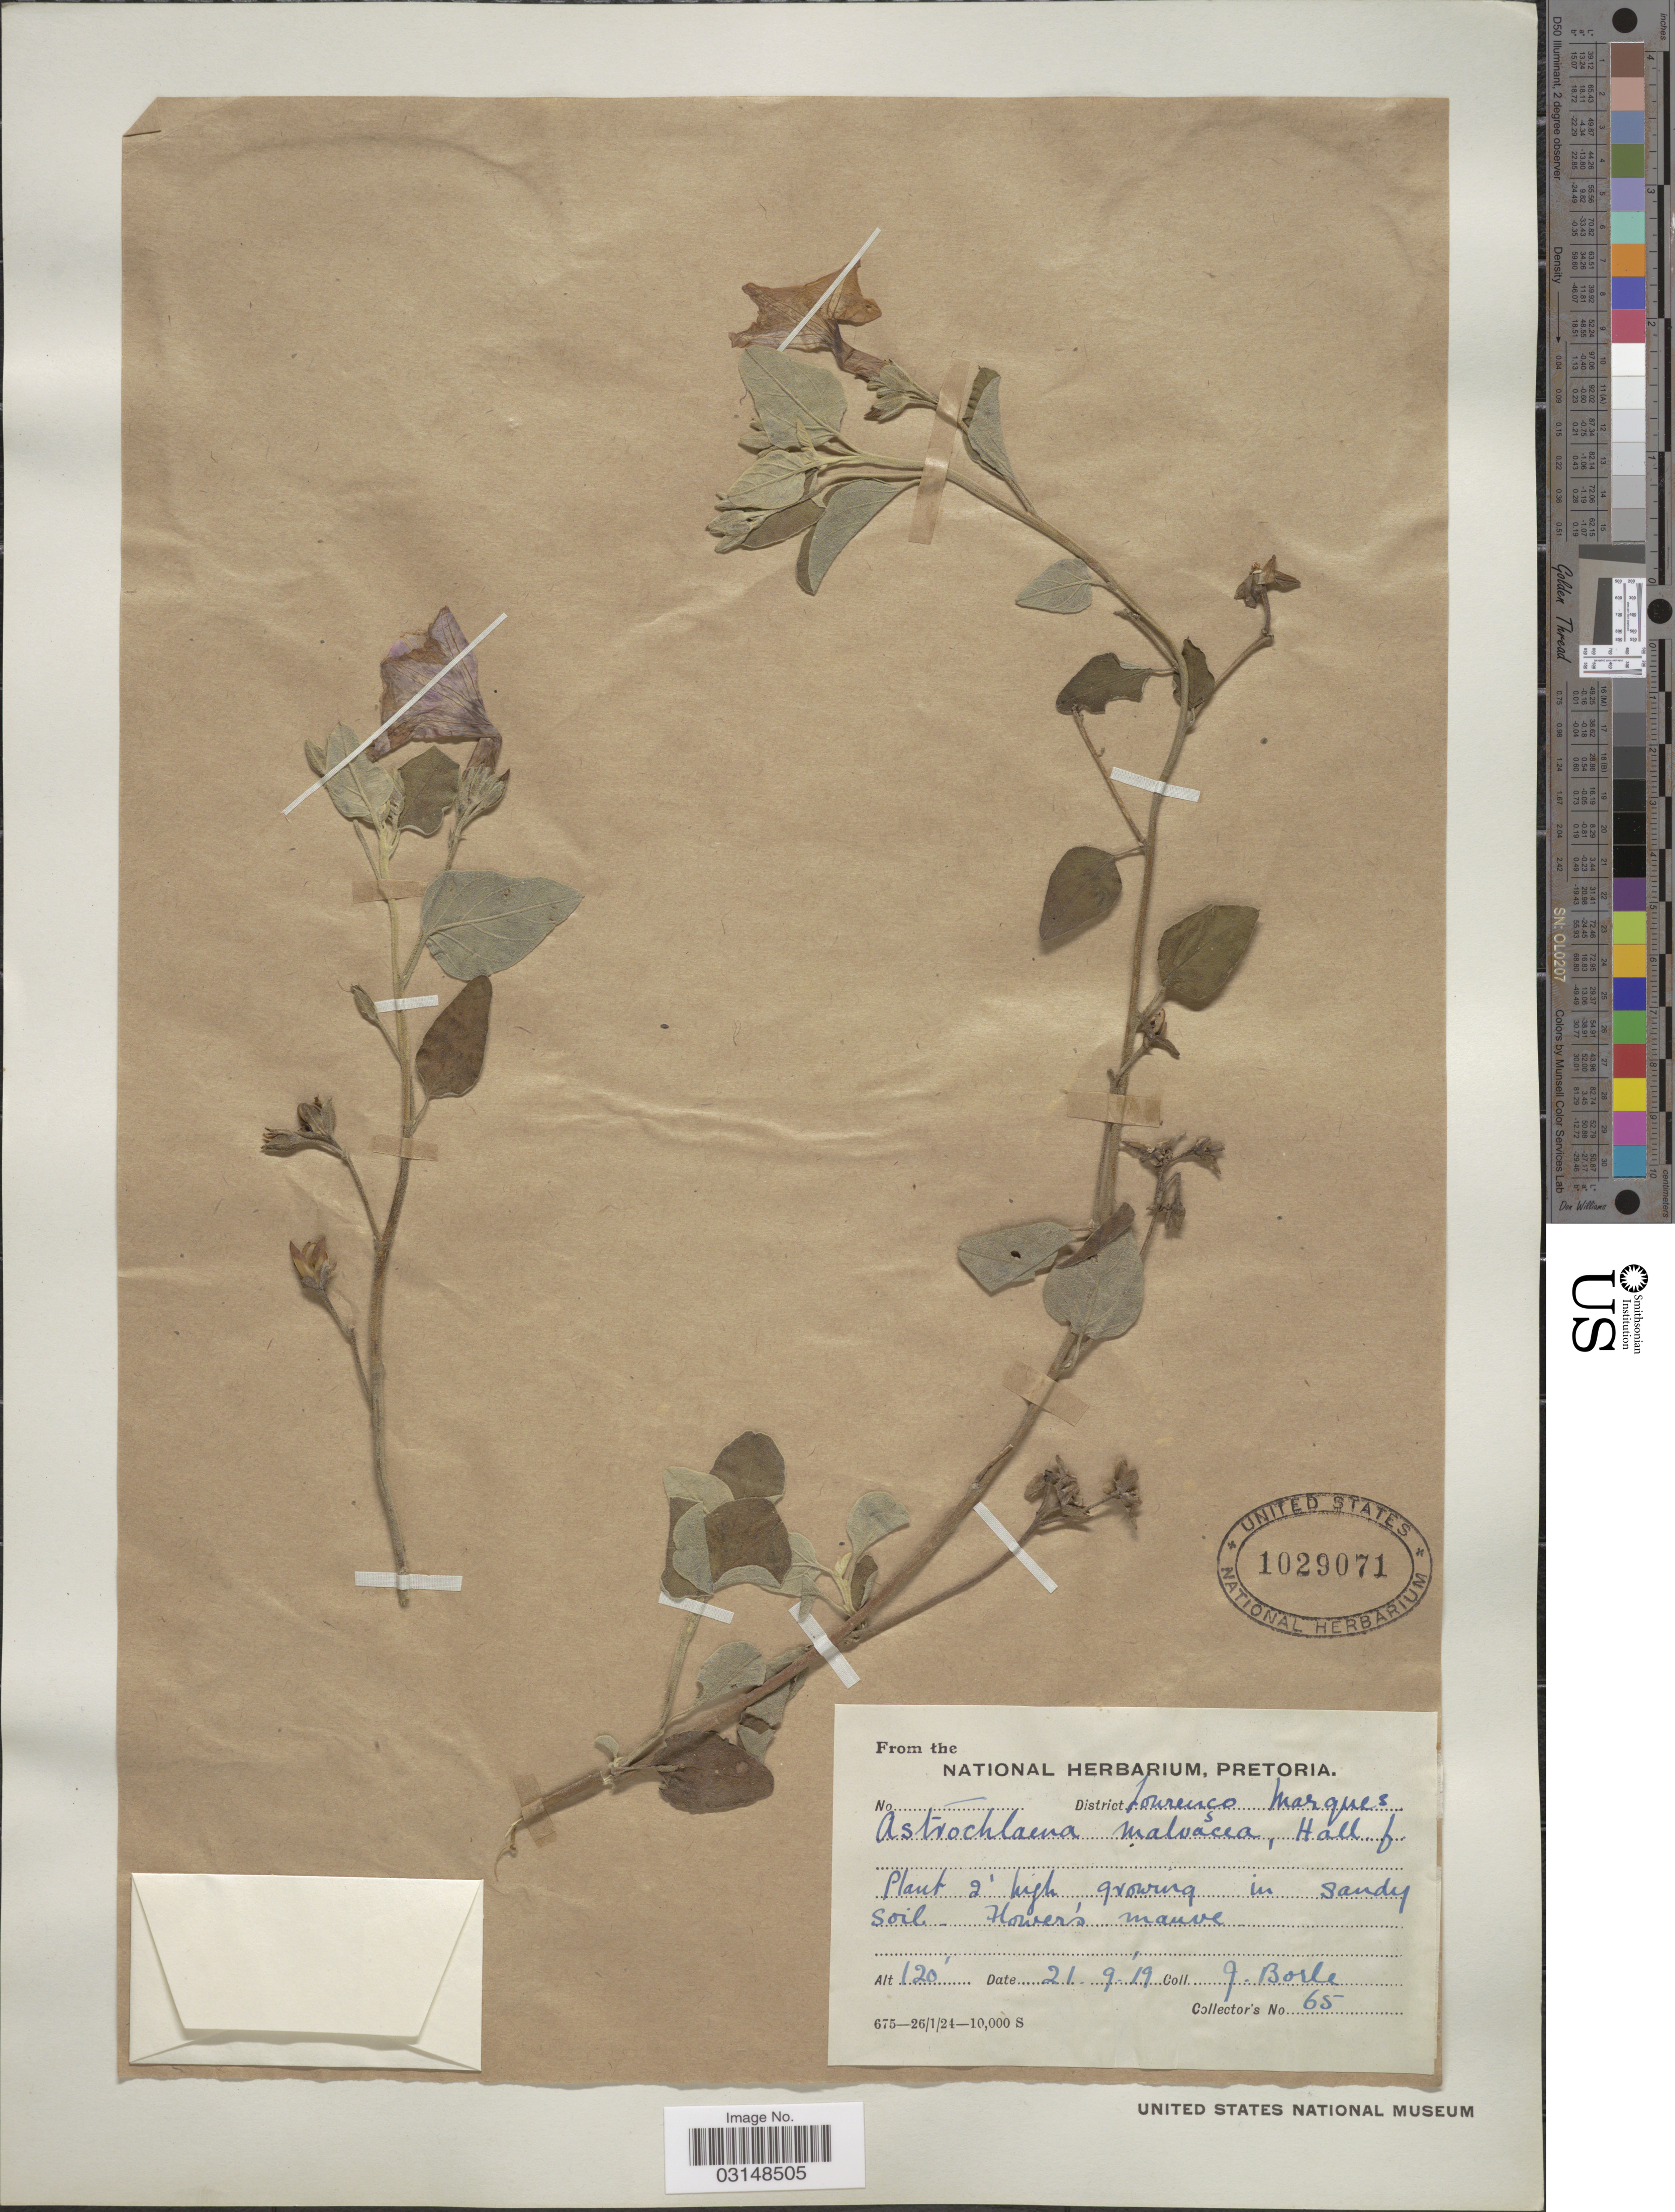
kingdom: Plantae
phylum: Tracheophyta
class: Magnoliopsida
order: Solanales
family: Convolvulaceae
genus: Astripomoea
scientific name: Astripomoea malvacea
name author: (Klotzsch) A. Meeuse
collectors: J. Borle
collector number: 65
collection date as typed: Transcribed d/m/y: 21/9/19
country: Mozambique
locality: Lourenço, Marques.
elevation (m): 37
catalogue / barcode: US 1029071